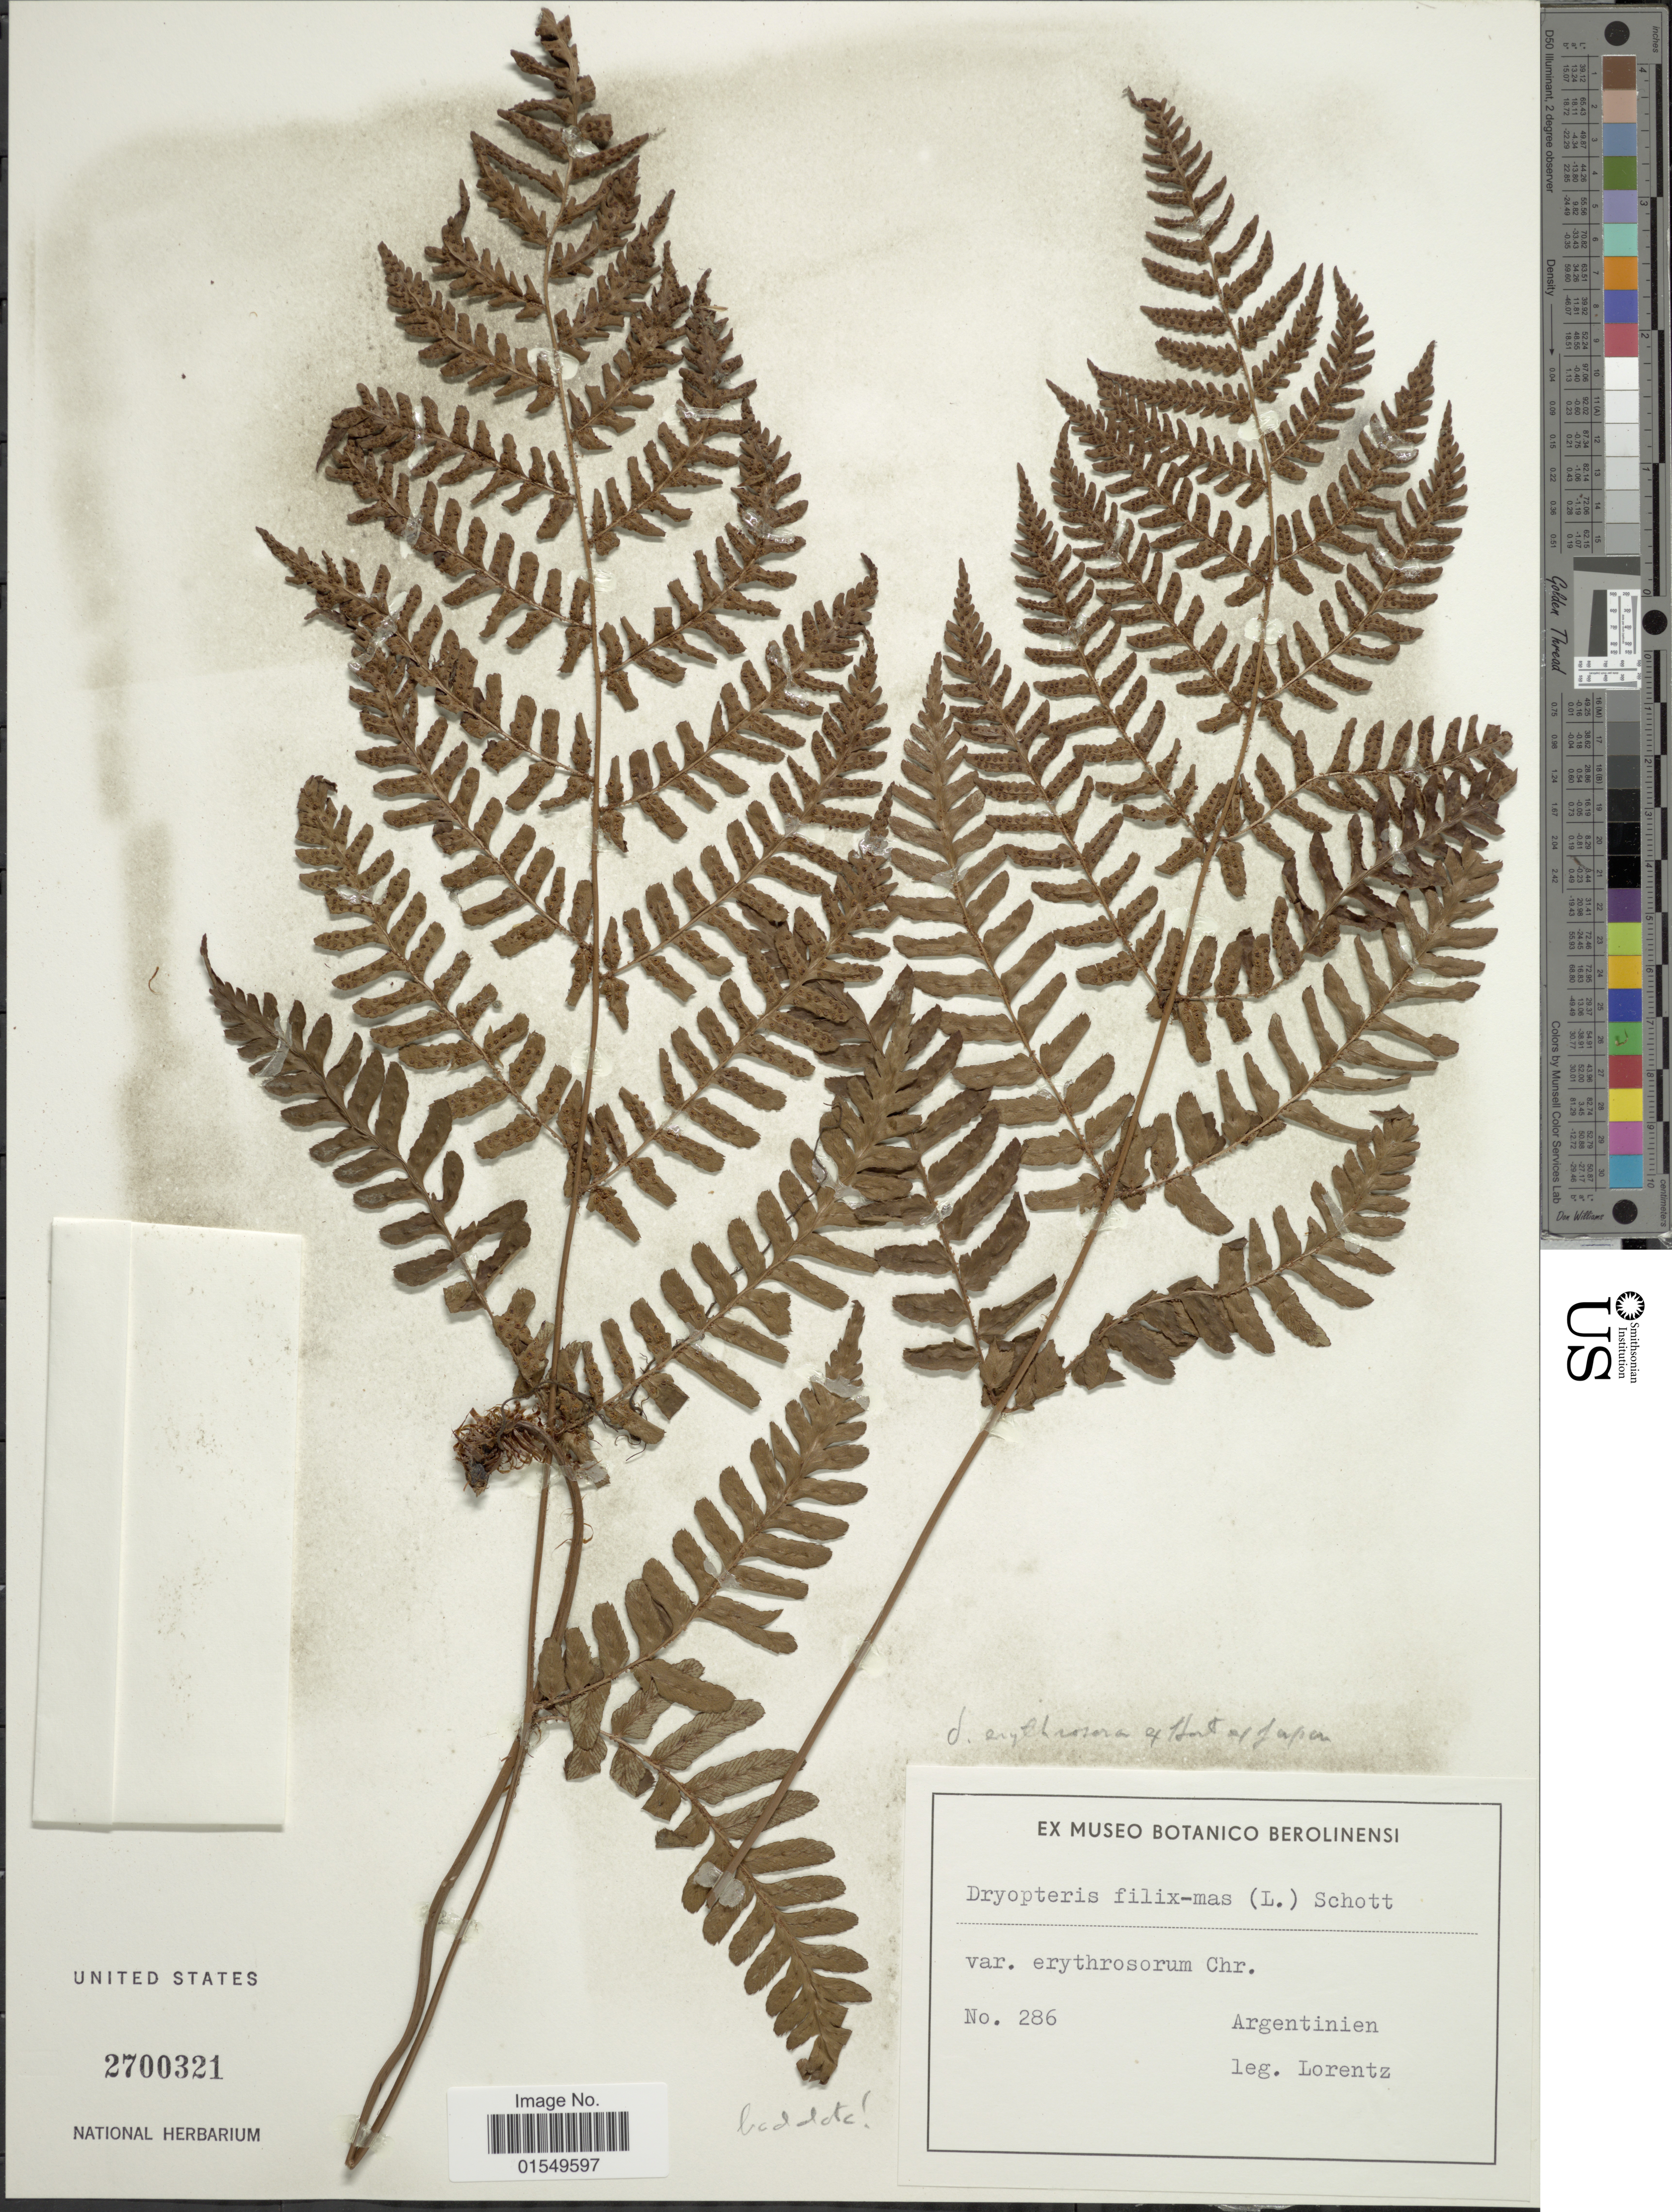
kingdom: Plantae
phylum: Tracheophyta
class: Polypodiopsida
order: Polypodiales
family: Dryopteridaceae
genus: Dryopteris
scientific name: Dryopteris erythrosora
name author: (D.C. Eaton) Kuntze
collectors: -. Lorentz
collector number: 286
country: Argentina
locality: Argentinien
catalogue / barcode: US 2700321